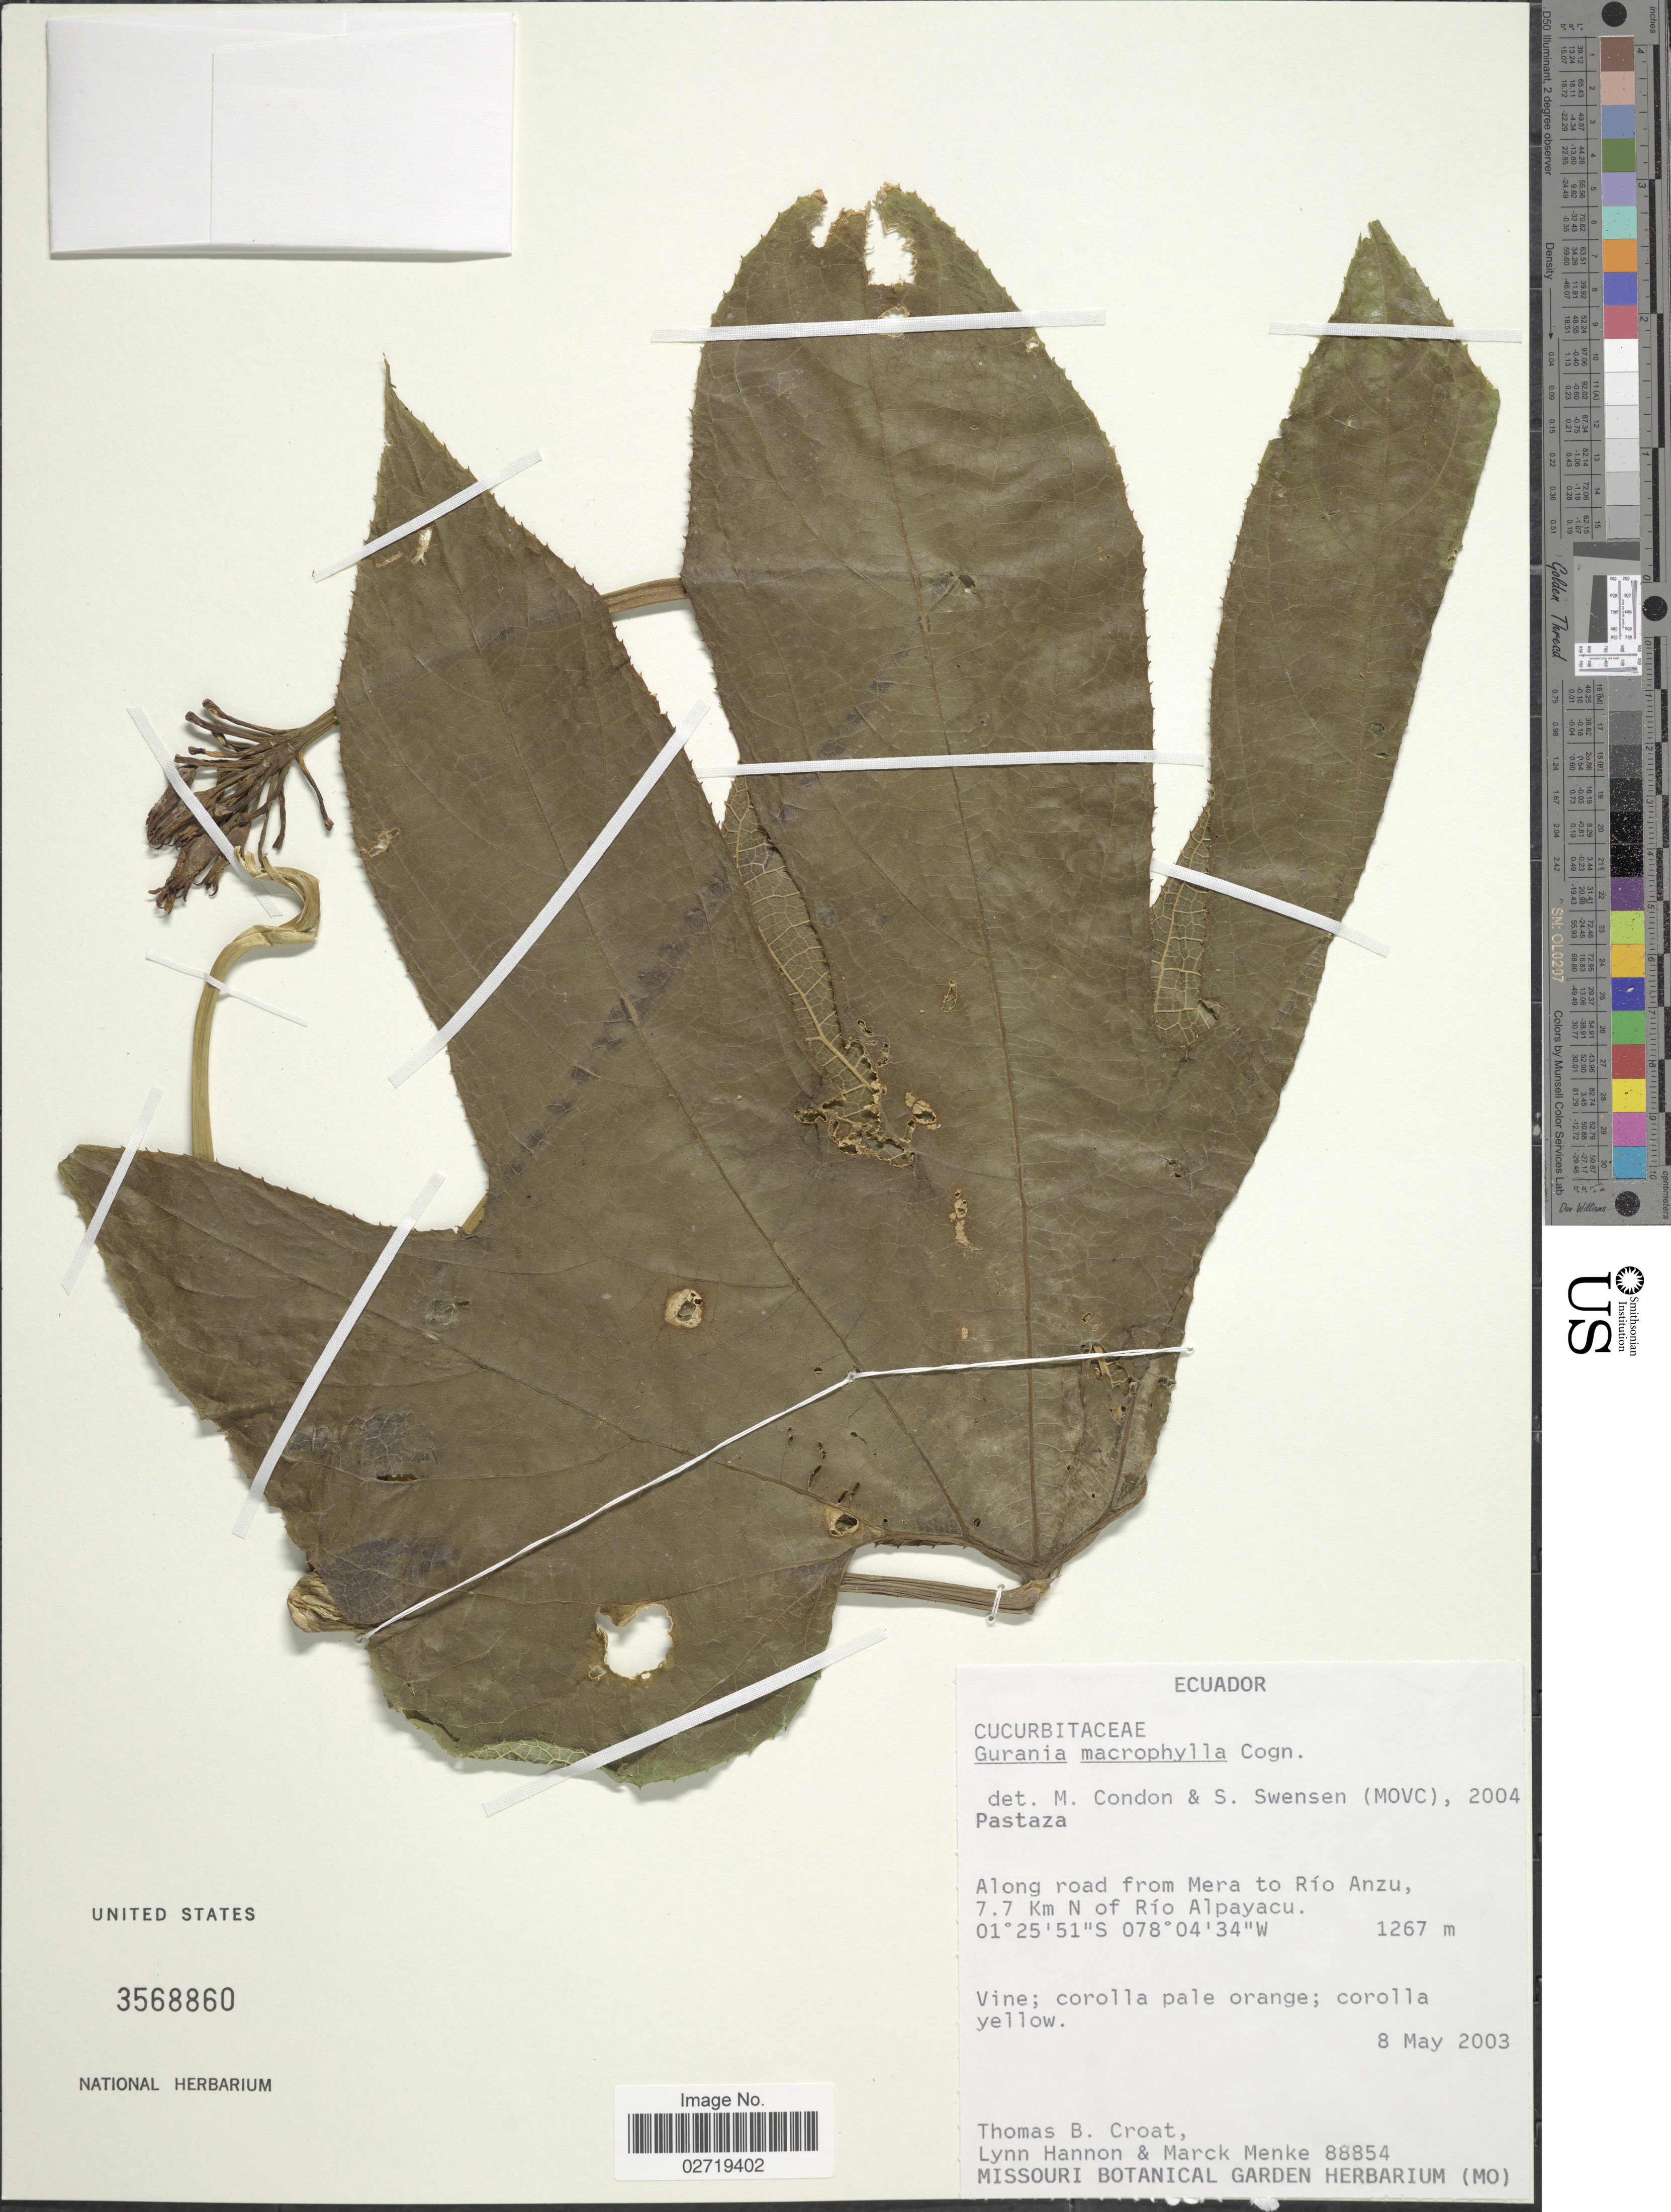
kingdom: Plantae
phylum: Tracheophyta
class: Magnoliopsida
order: Cucurbitales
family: Cucurbitaceae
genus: Gurania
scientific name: Gurania macrophylla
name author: Cogn.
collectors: T. B. Croat, L. Hannon & M. Menke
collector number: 88854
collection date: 2003-05-08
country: Ecuador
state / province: Pastaza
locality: Along road from Mera to Río Anzu, 7.7 Km N of Río Alpayacu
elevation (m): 1267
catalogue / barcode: US 3568860